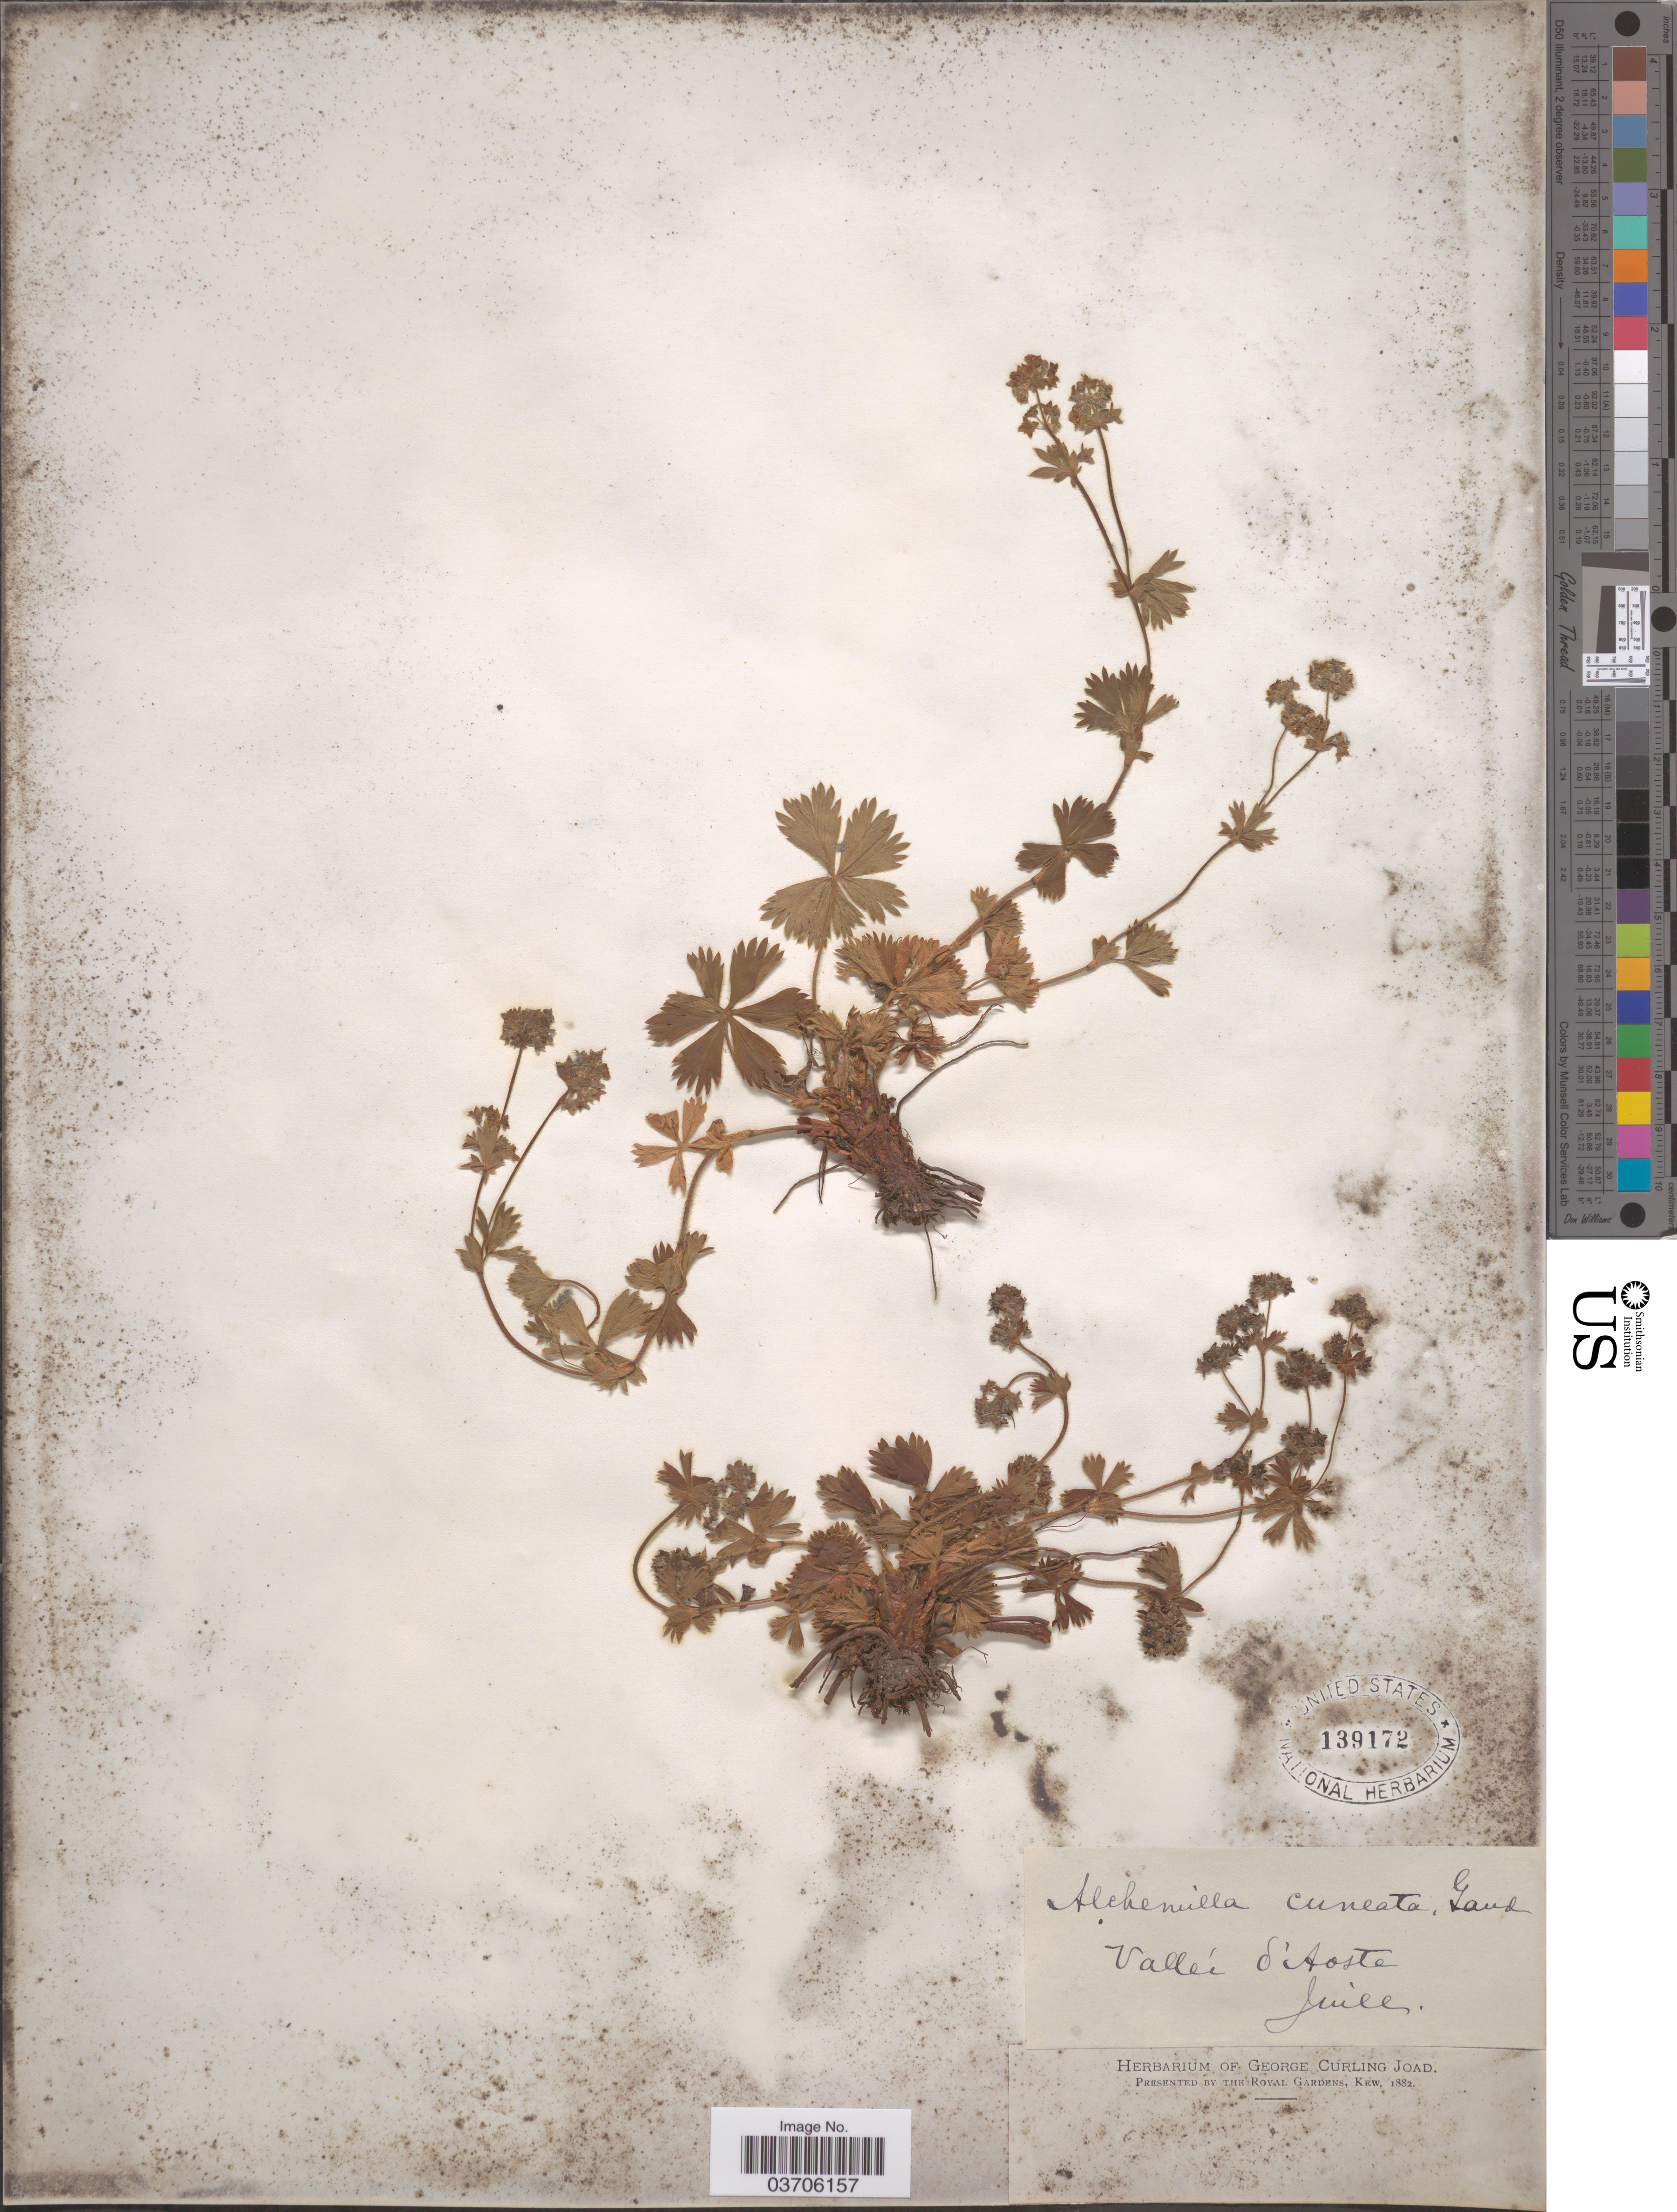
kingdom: Plantae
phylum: Tracheophyta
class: Magnoliopsida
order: Rosales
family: Rosaceae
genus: Alchemilla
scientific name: Alchemilla cuneata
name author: Gaudin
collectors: ex herb. George Curling Joad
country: Italy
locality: Vallée d'Aoste.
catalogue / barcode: US 139172